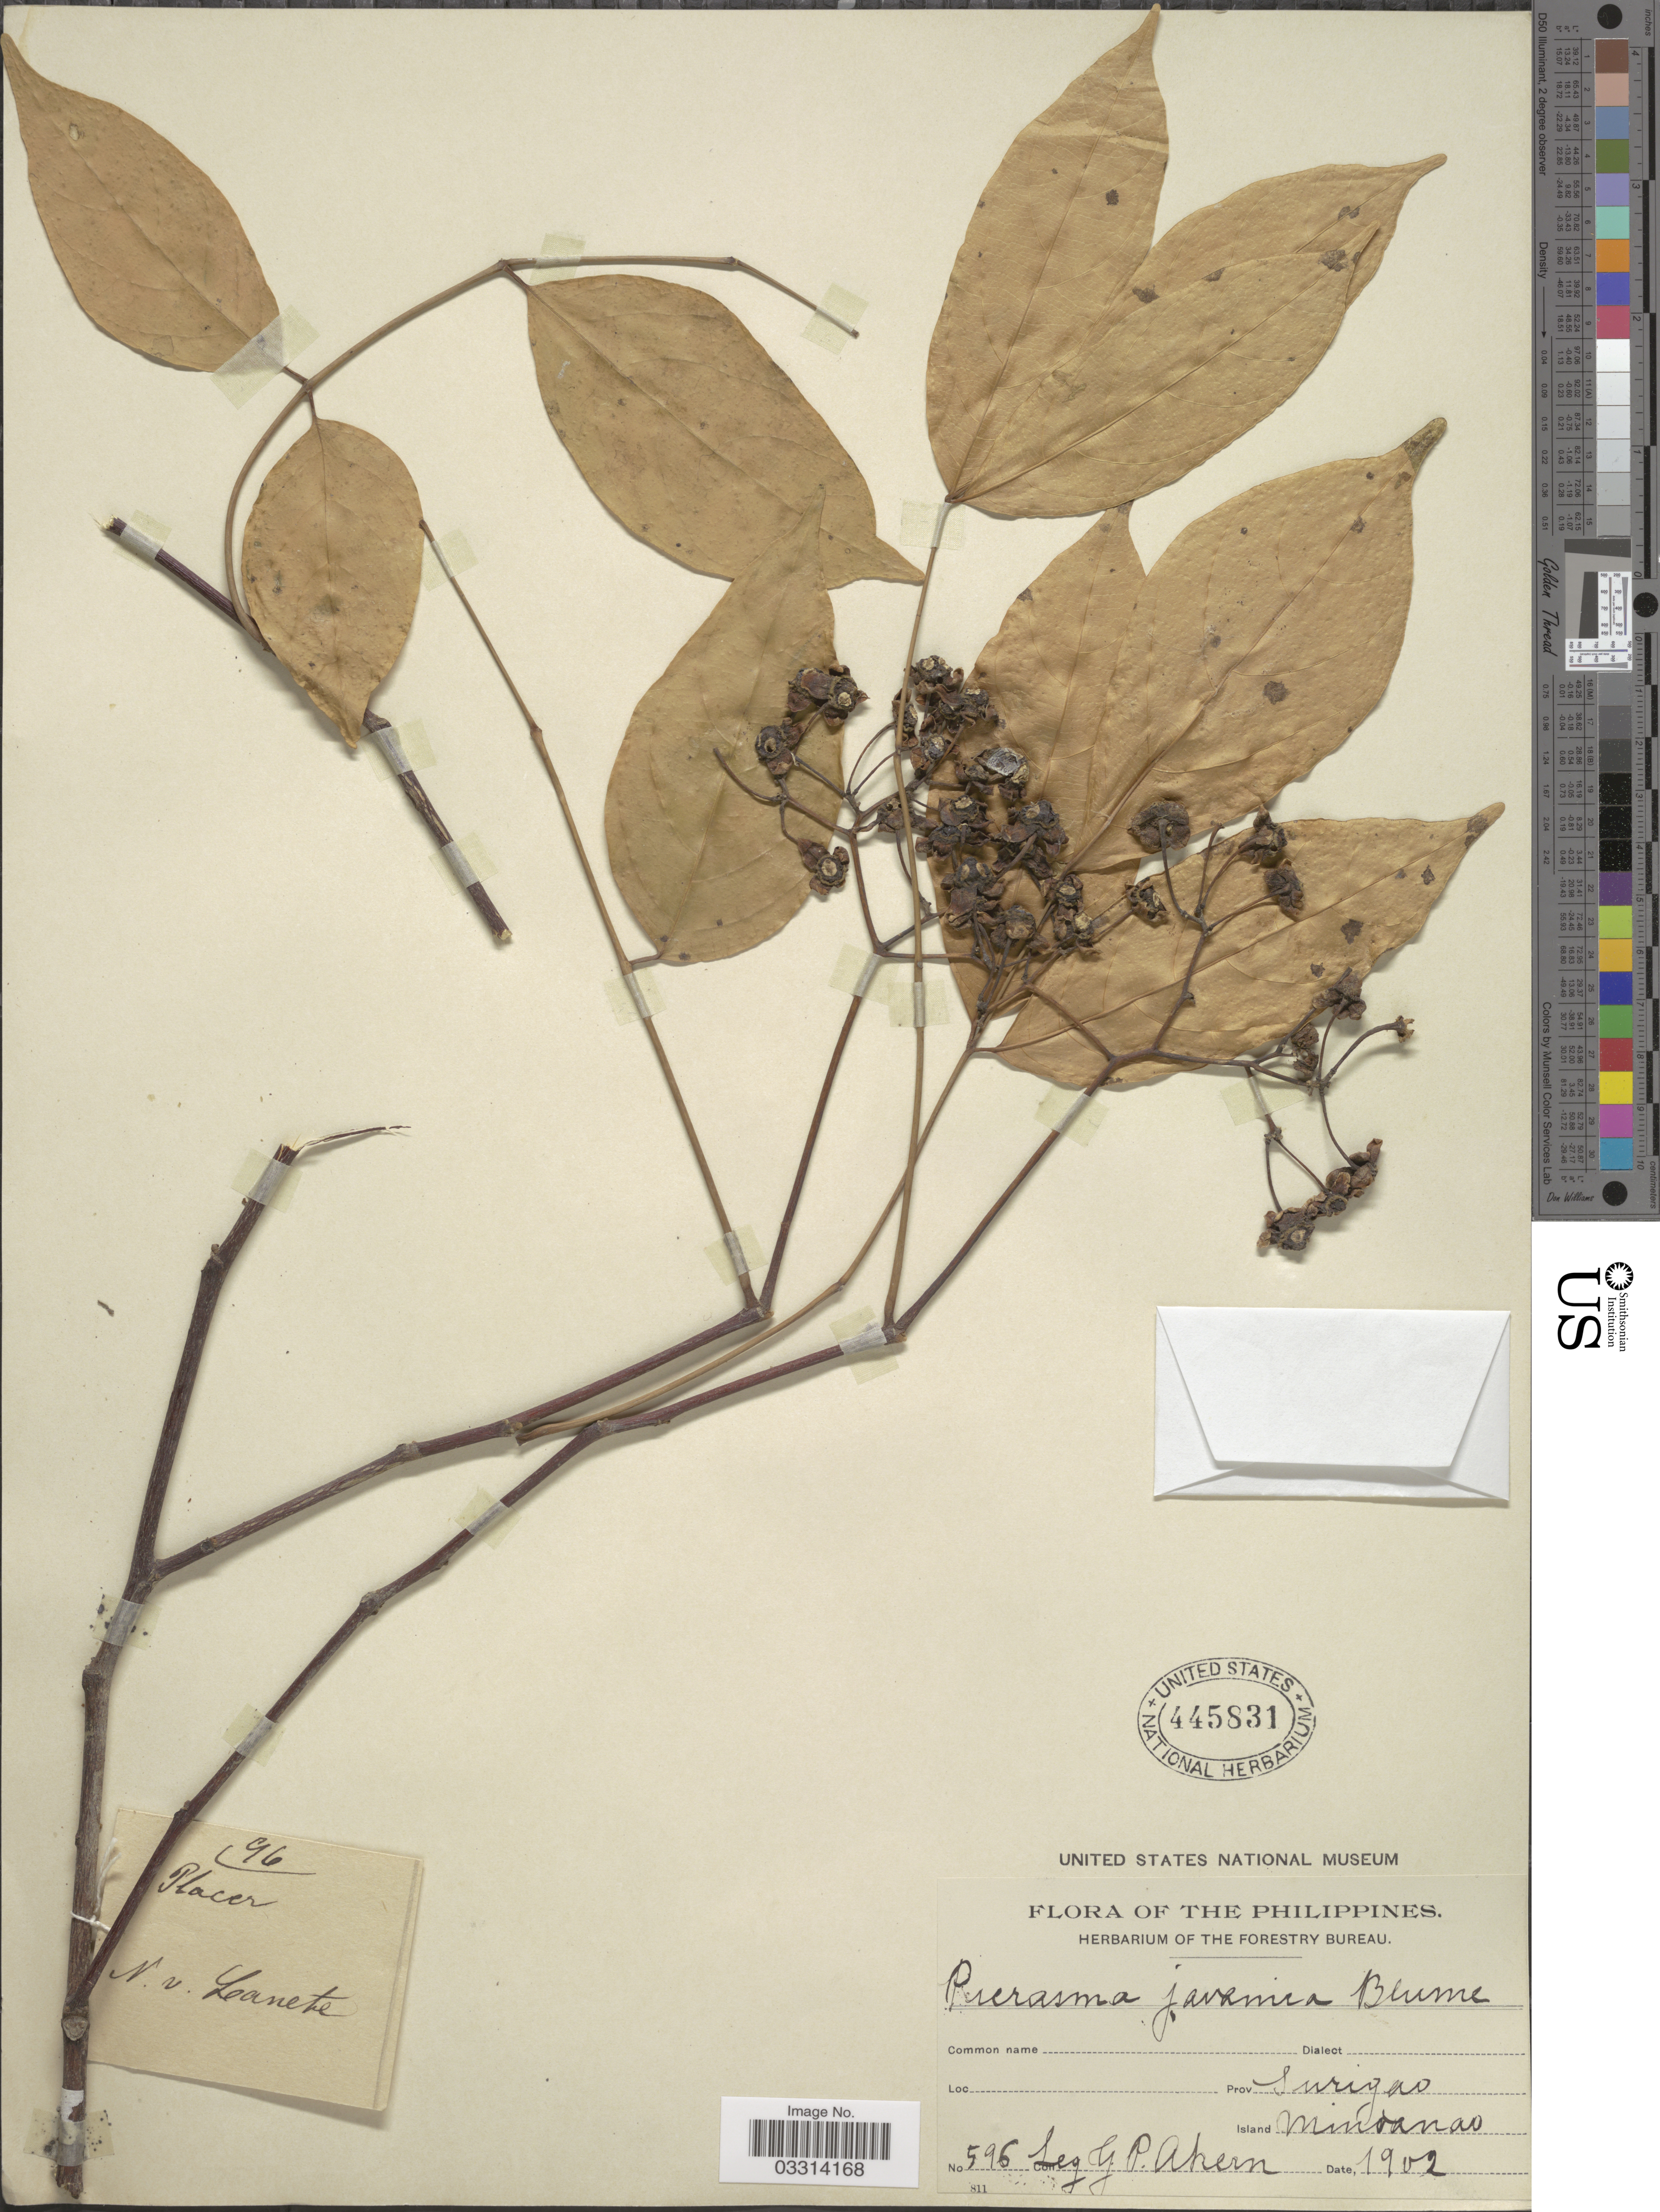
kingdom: Plantae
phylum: Tracheophyta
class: Magnoliopsida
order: Sapindales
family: Simaroubaceae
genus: Picrasma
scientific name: Picrasma javanica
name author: Blume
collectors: G. Ahern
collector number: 596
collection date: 1902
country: Philippines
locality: Prov. Surigao, Island Mindanao.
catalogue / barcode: US 445831